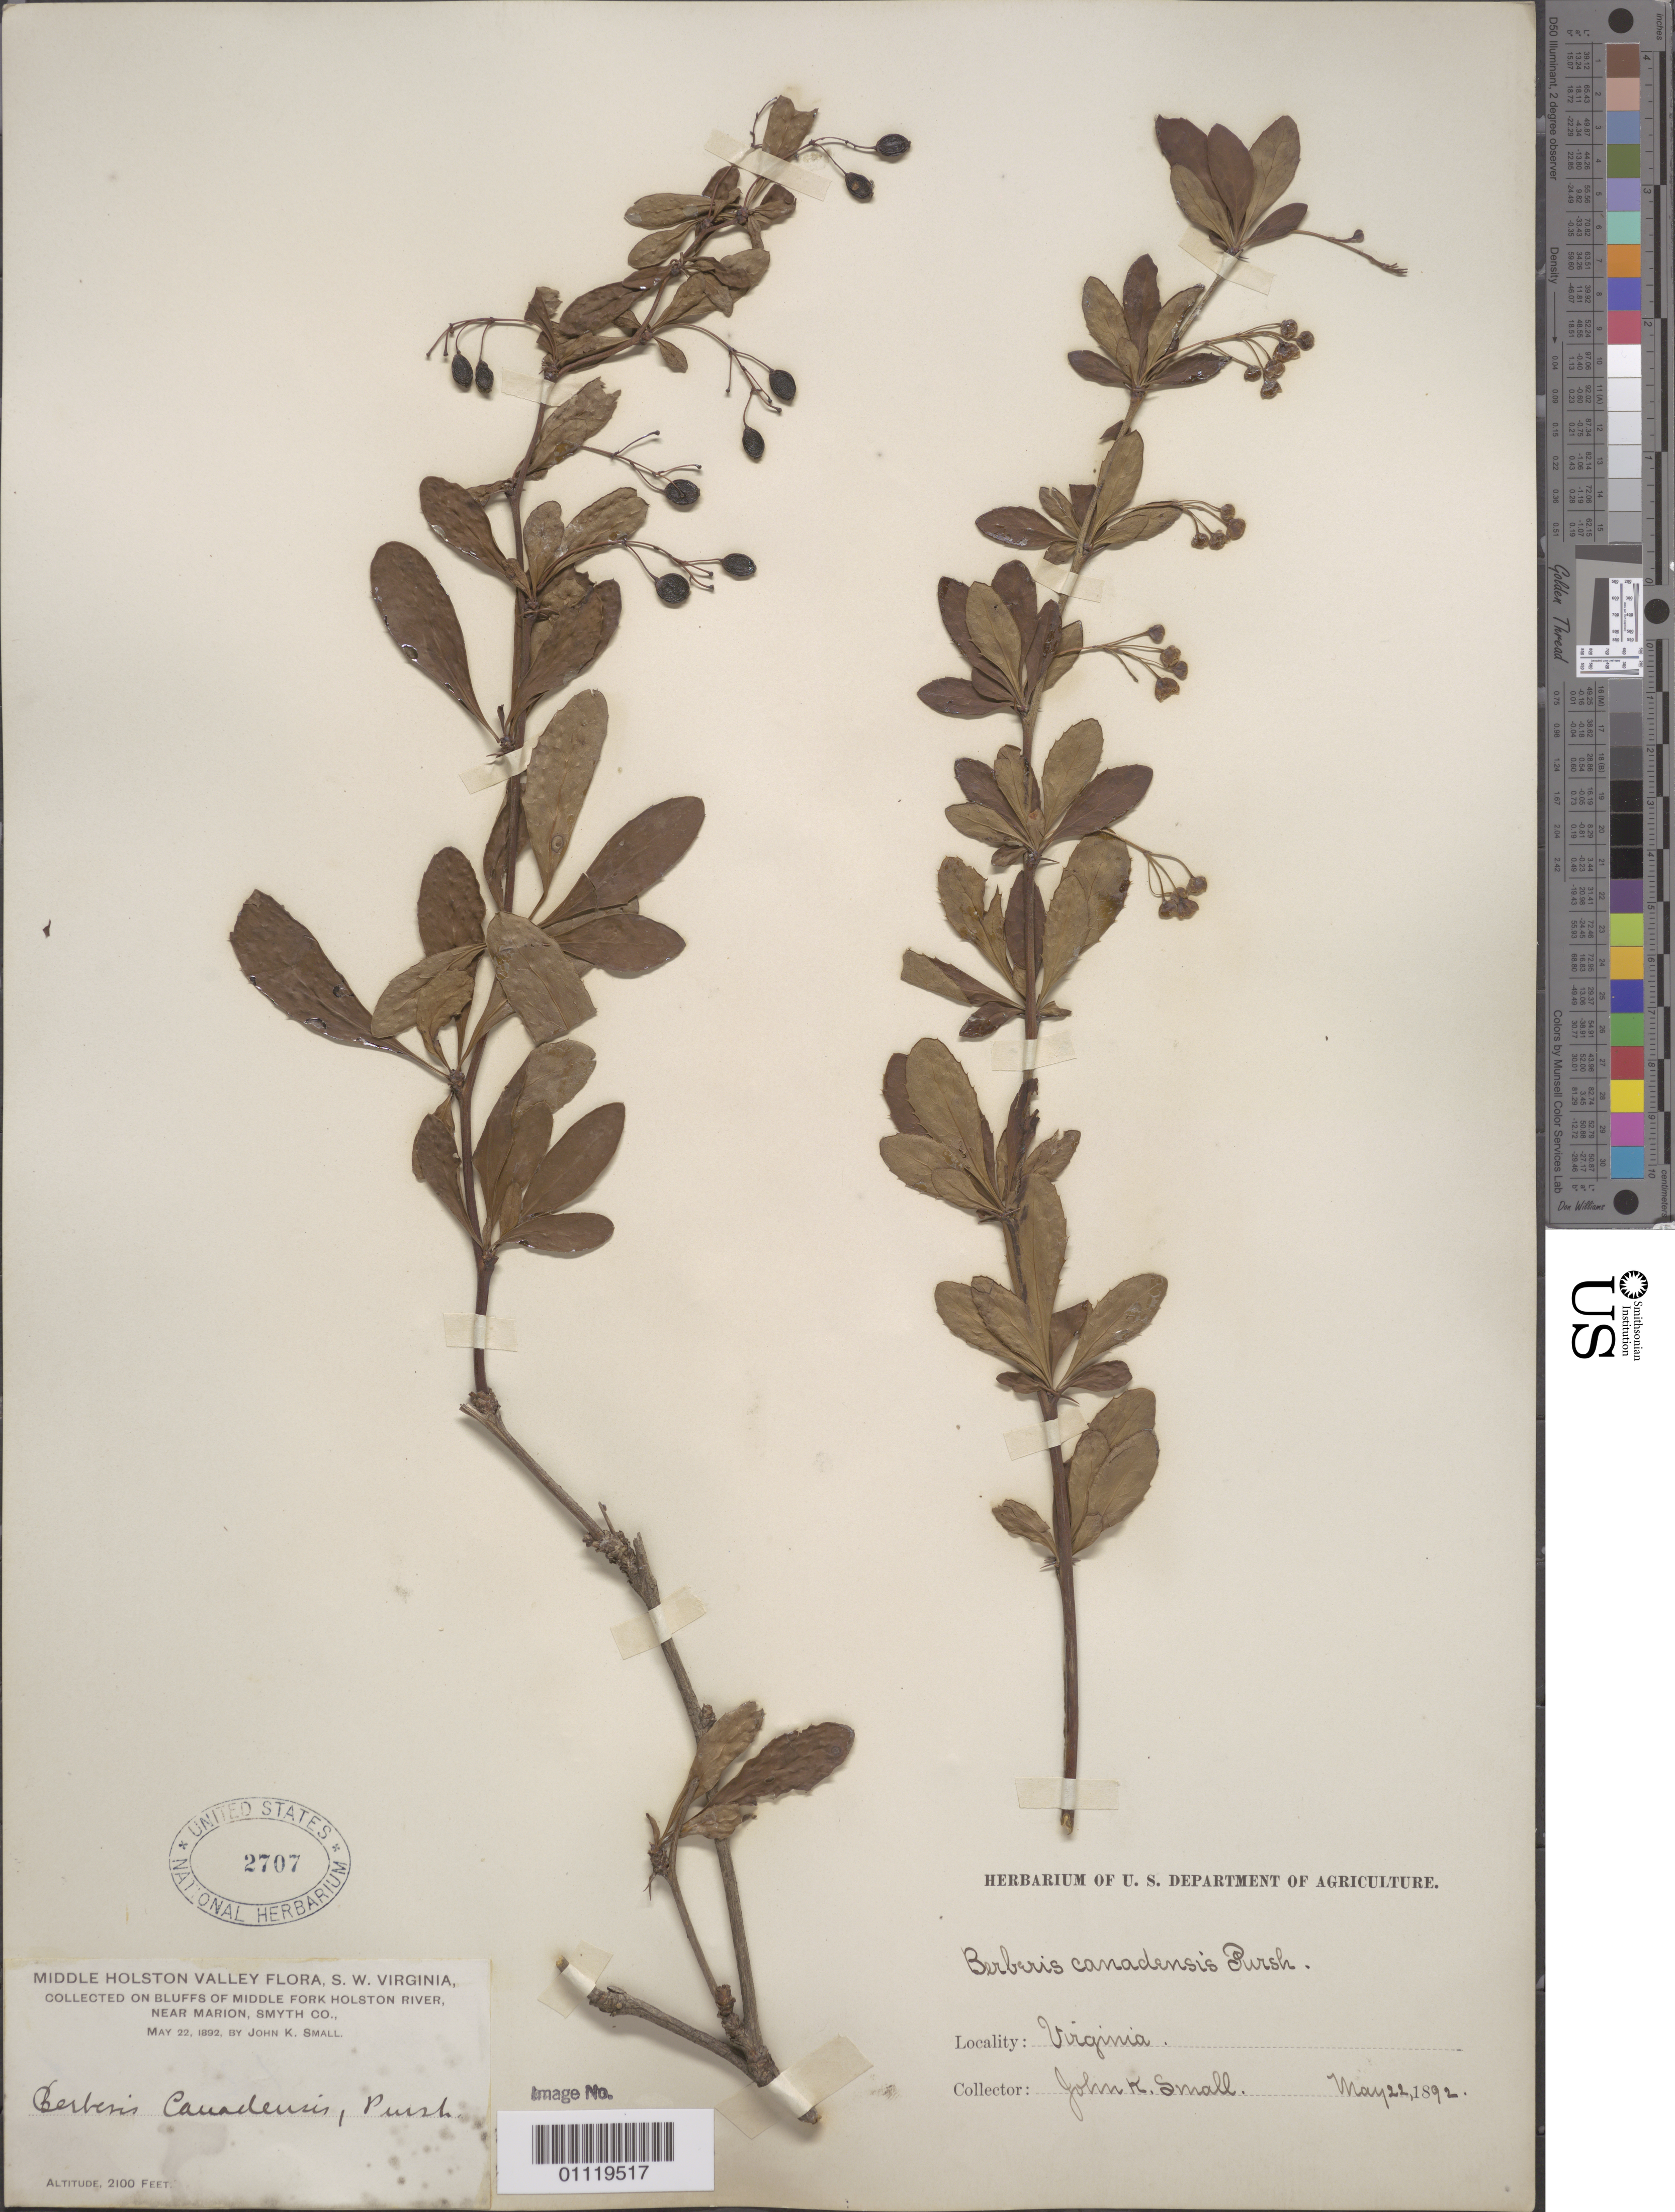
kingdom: Plantae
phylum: Tracheophyta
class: Magnoliopsida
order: Ranunculales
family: Berberidaceae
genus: Berberis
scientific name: Berberis canadensis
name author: Mill.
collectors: J. K. Small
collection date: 1892-05-22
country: United States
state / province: Virginia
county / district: Smyth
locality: SW Virginia, near Marion city, by the middle fork of Holston river, on the bluffs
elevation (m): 640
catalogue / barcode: US 2707